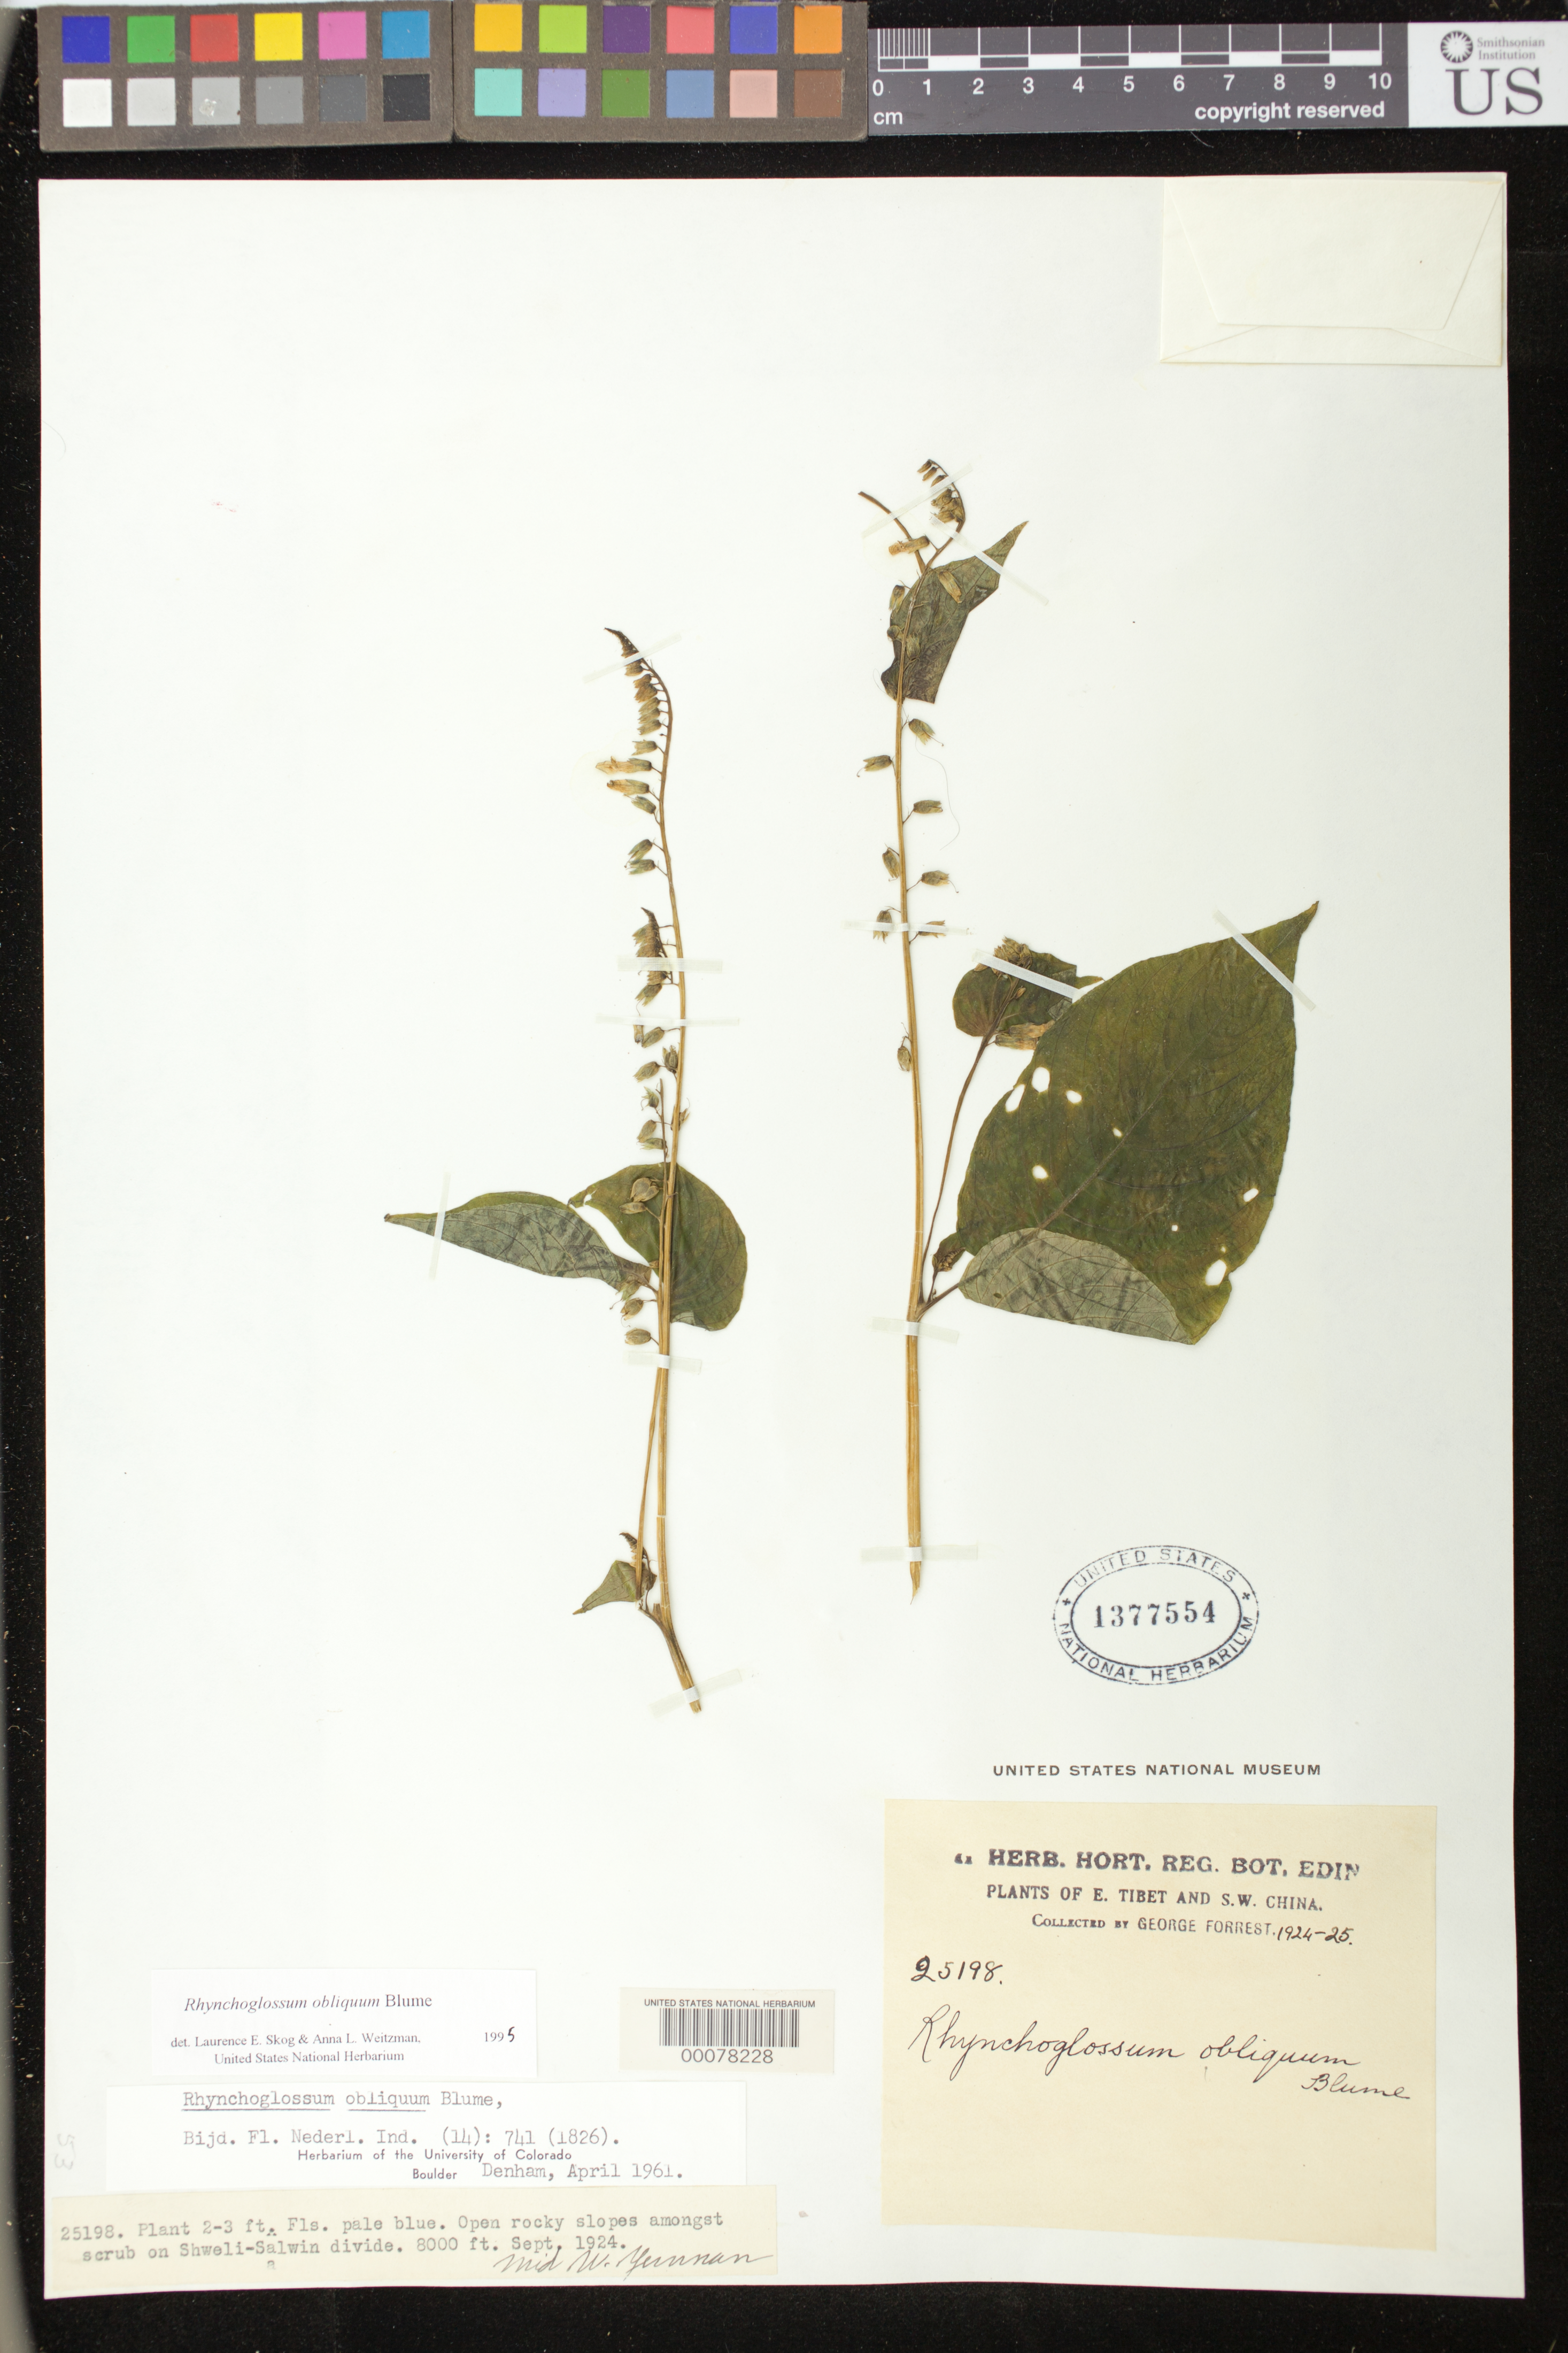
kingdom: Plantae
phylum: Tracheophyta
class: Magnoliopsida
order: Lamiales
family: Gesneriaceae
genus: Rhynchoglossum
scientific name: Rhynchoglossum obliquum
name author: Blume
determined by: Zhen-yu, L.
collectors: G. Forrest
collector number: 25198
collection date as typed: Sep 1924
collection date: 1924-09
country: China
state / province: Yunnan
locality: On shweli-salwin divide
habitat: Open rocky slopes amongst scrub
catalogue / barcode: US 1377554